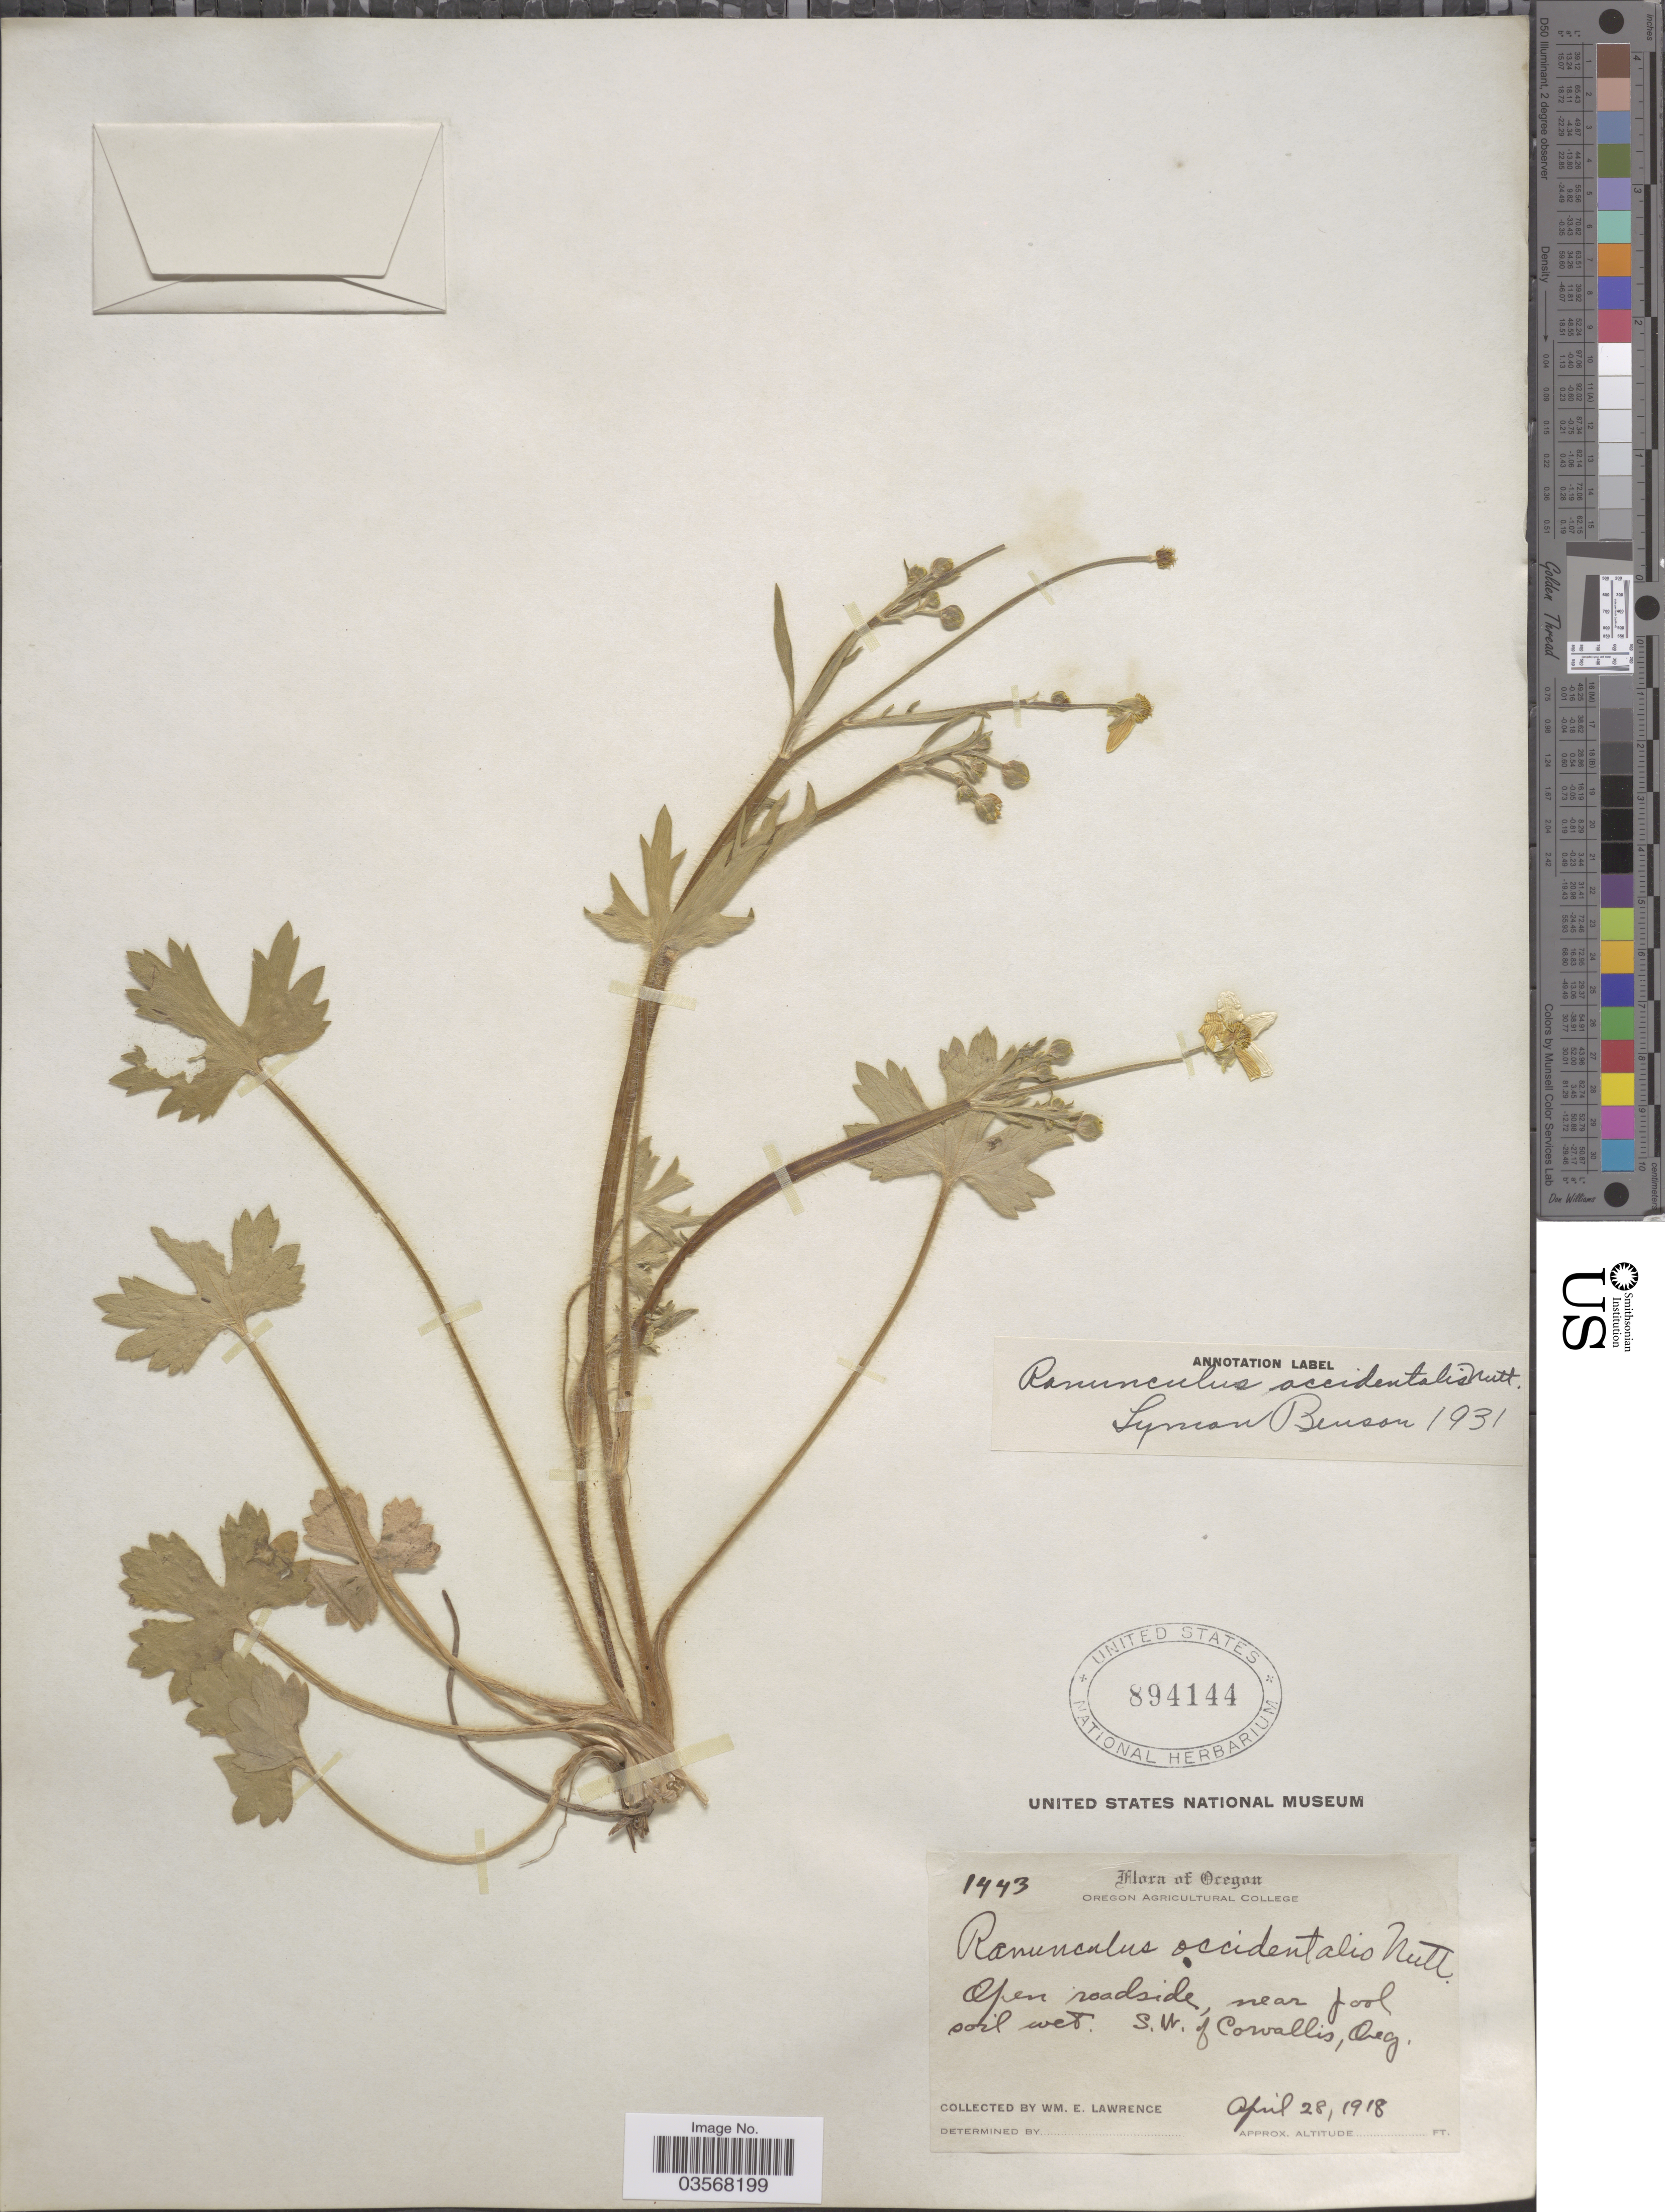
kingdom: Plantae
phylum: Tracheophyta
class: Magnoliopsida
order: Ranunculales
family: Ranunculaceae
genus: Ranunculus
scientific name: Ranunculus occidentalis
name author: Nutt.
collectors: W. Lawrence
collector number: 1443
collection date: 1918-04-28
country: United States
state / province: Oregon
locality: Open roadside, near pool soil wet. S.W. of Corvallis.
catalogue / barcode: US 894144